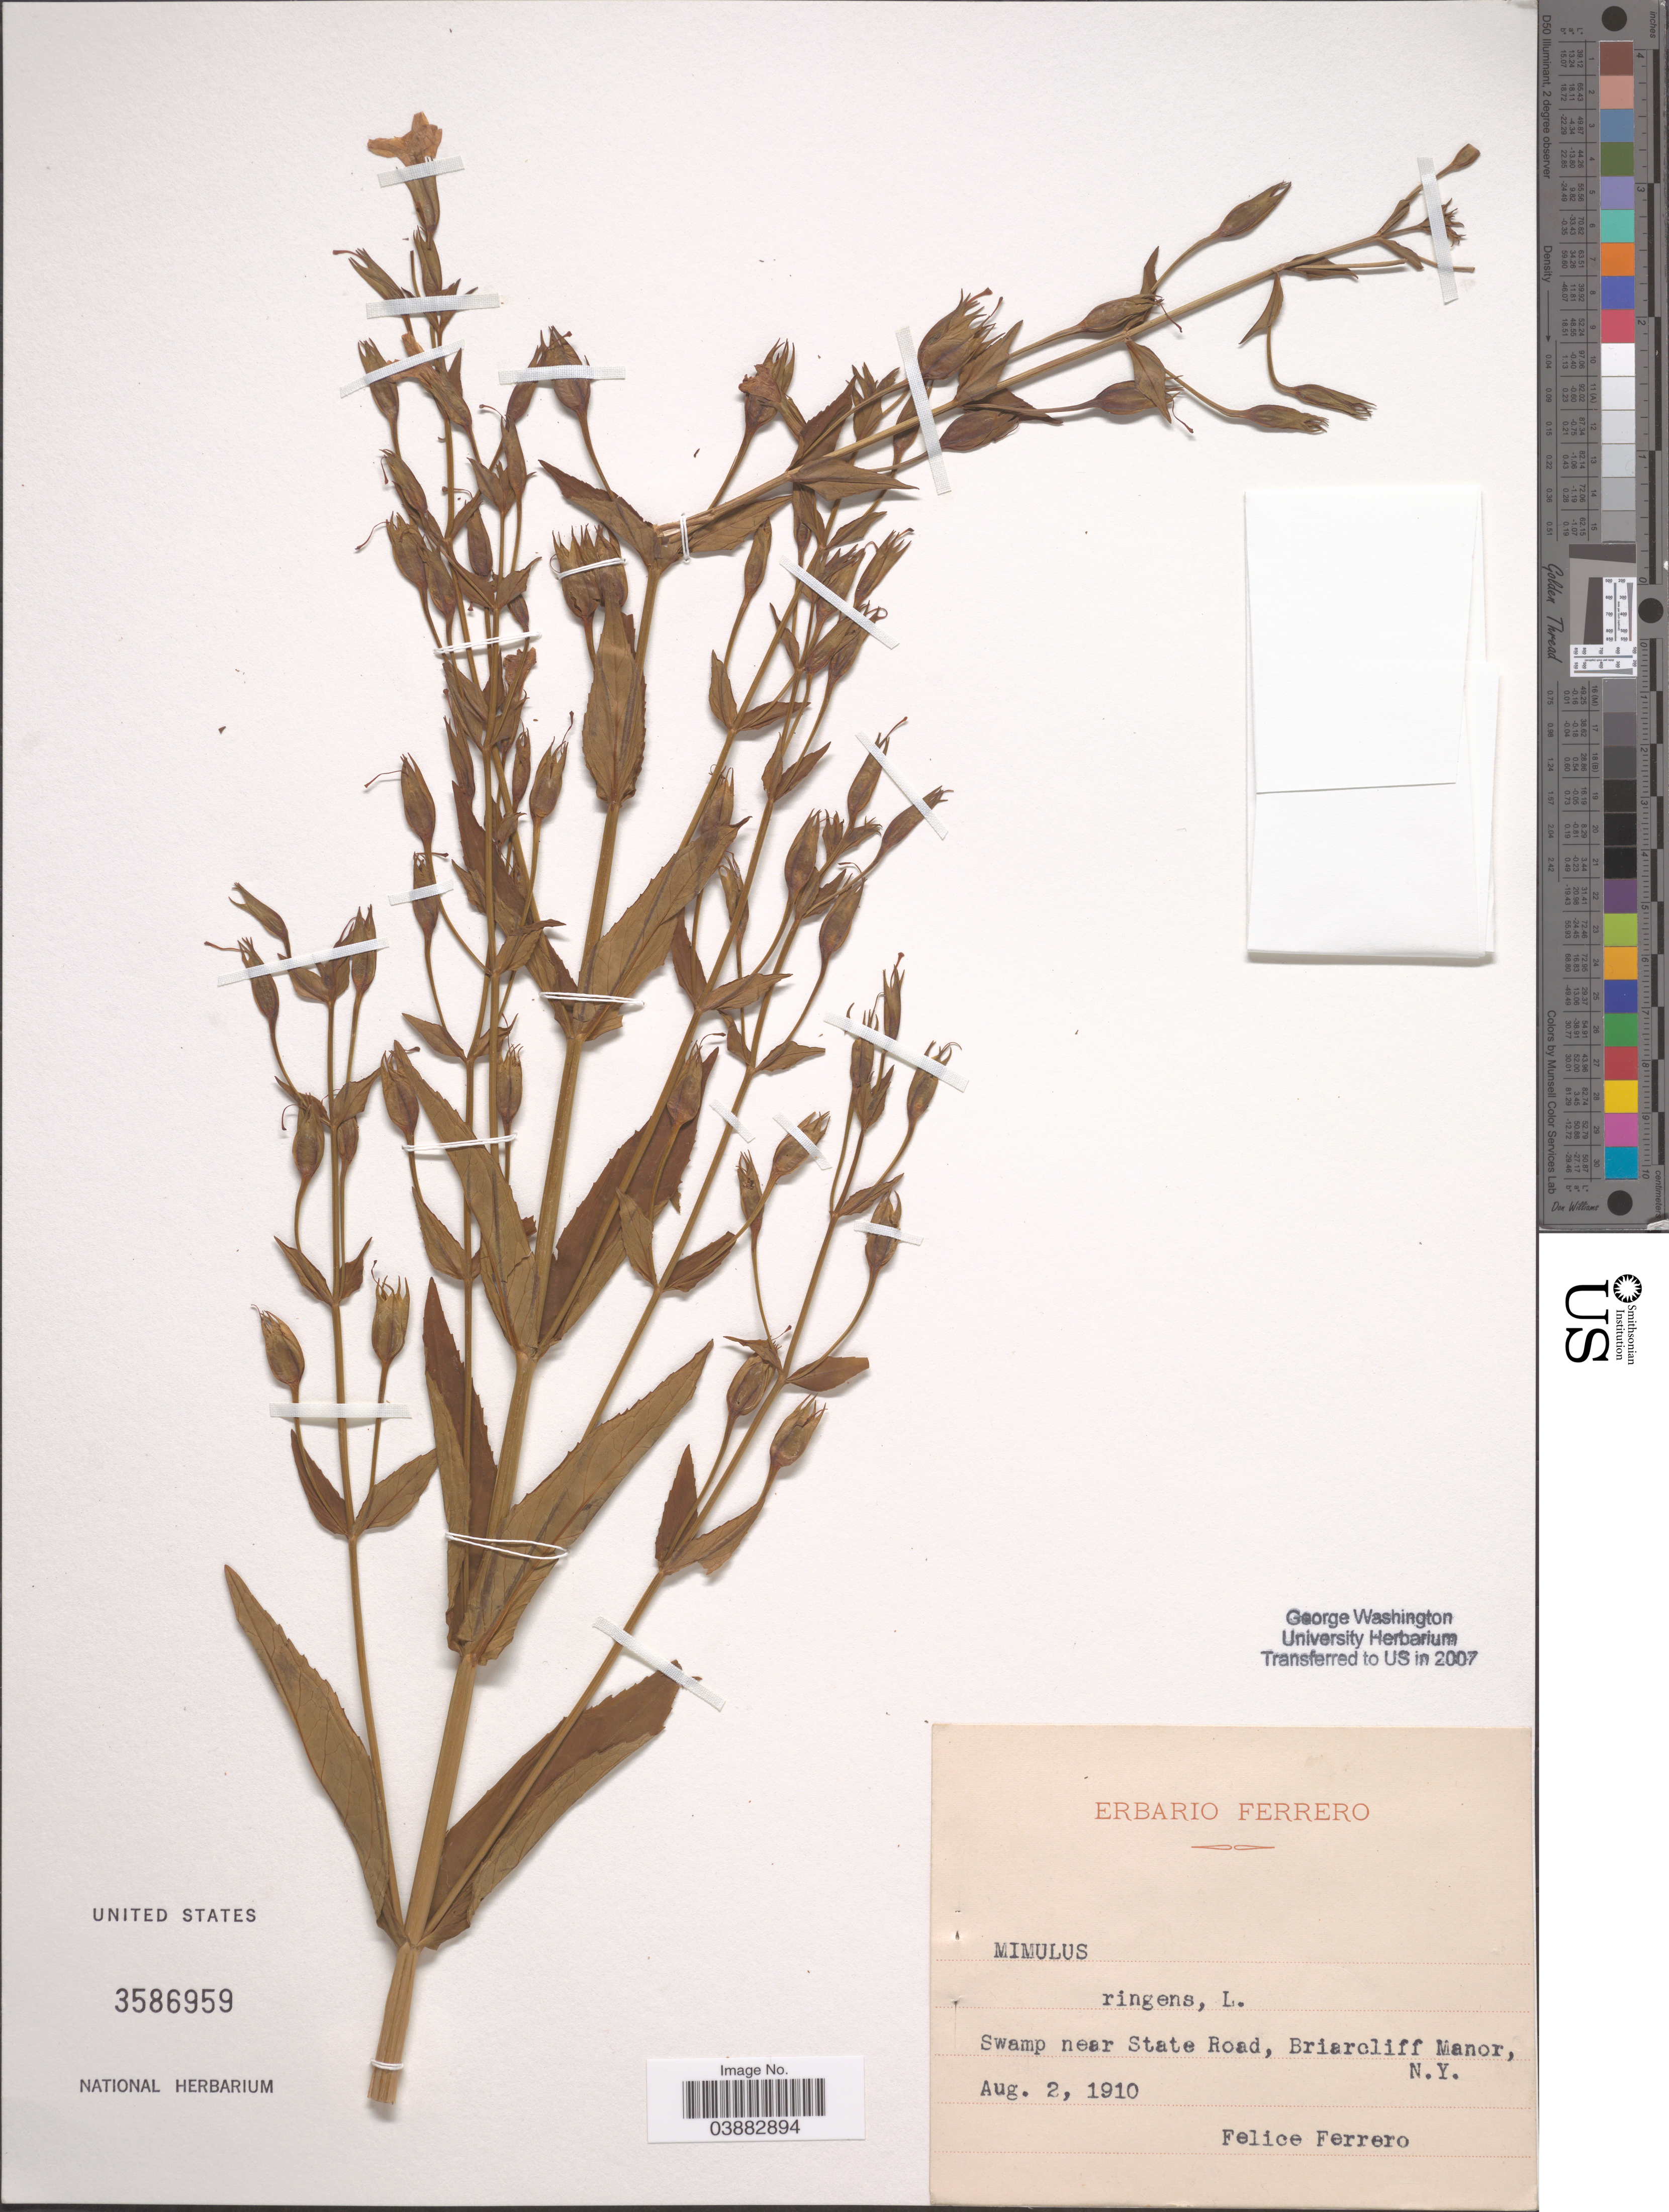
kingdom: Plantae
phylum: Tracheophyta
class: Magnoliopsida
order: Lamiales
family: Phrymaceae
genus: Mimulus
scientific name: Mimulus ringens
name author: L.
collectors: F. Ferrero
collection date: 1910-08-02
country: United States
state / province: New York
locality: Swamp near State Road, Briarcliff Manor.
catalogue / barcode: US 3586959